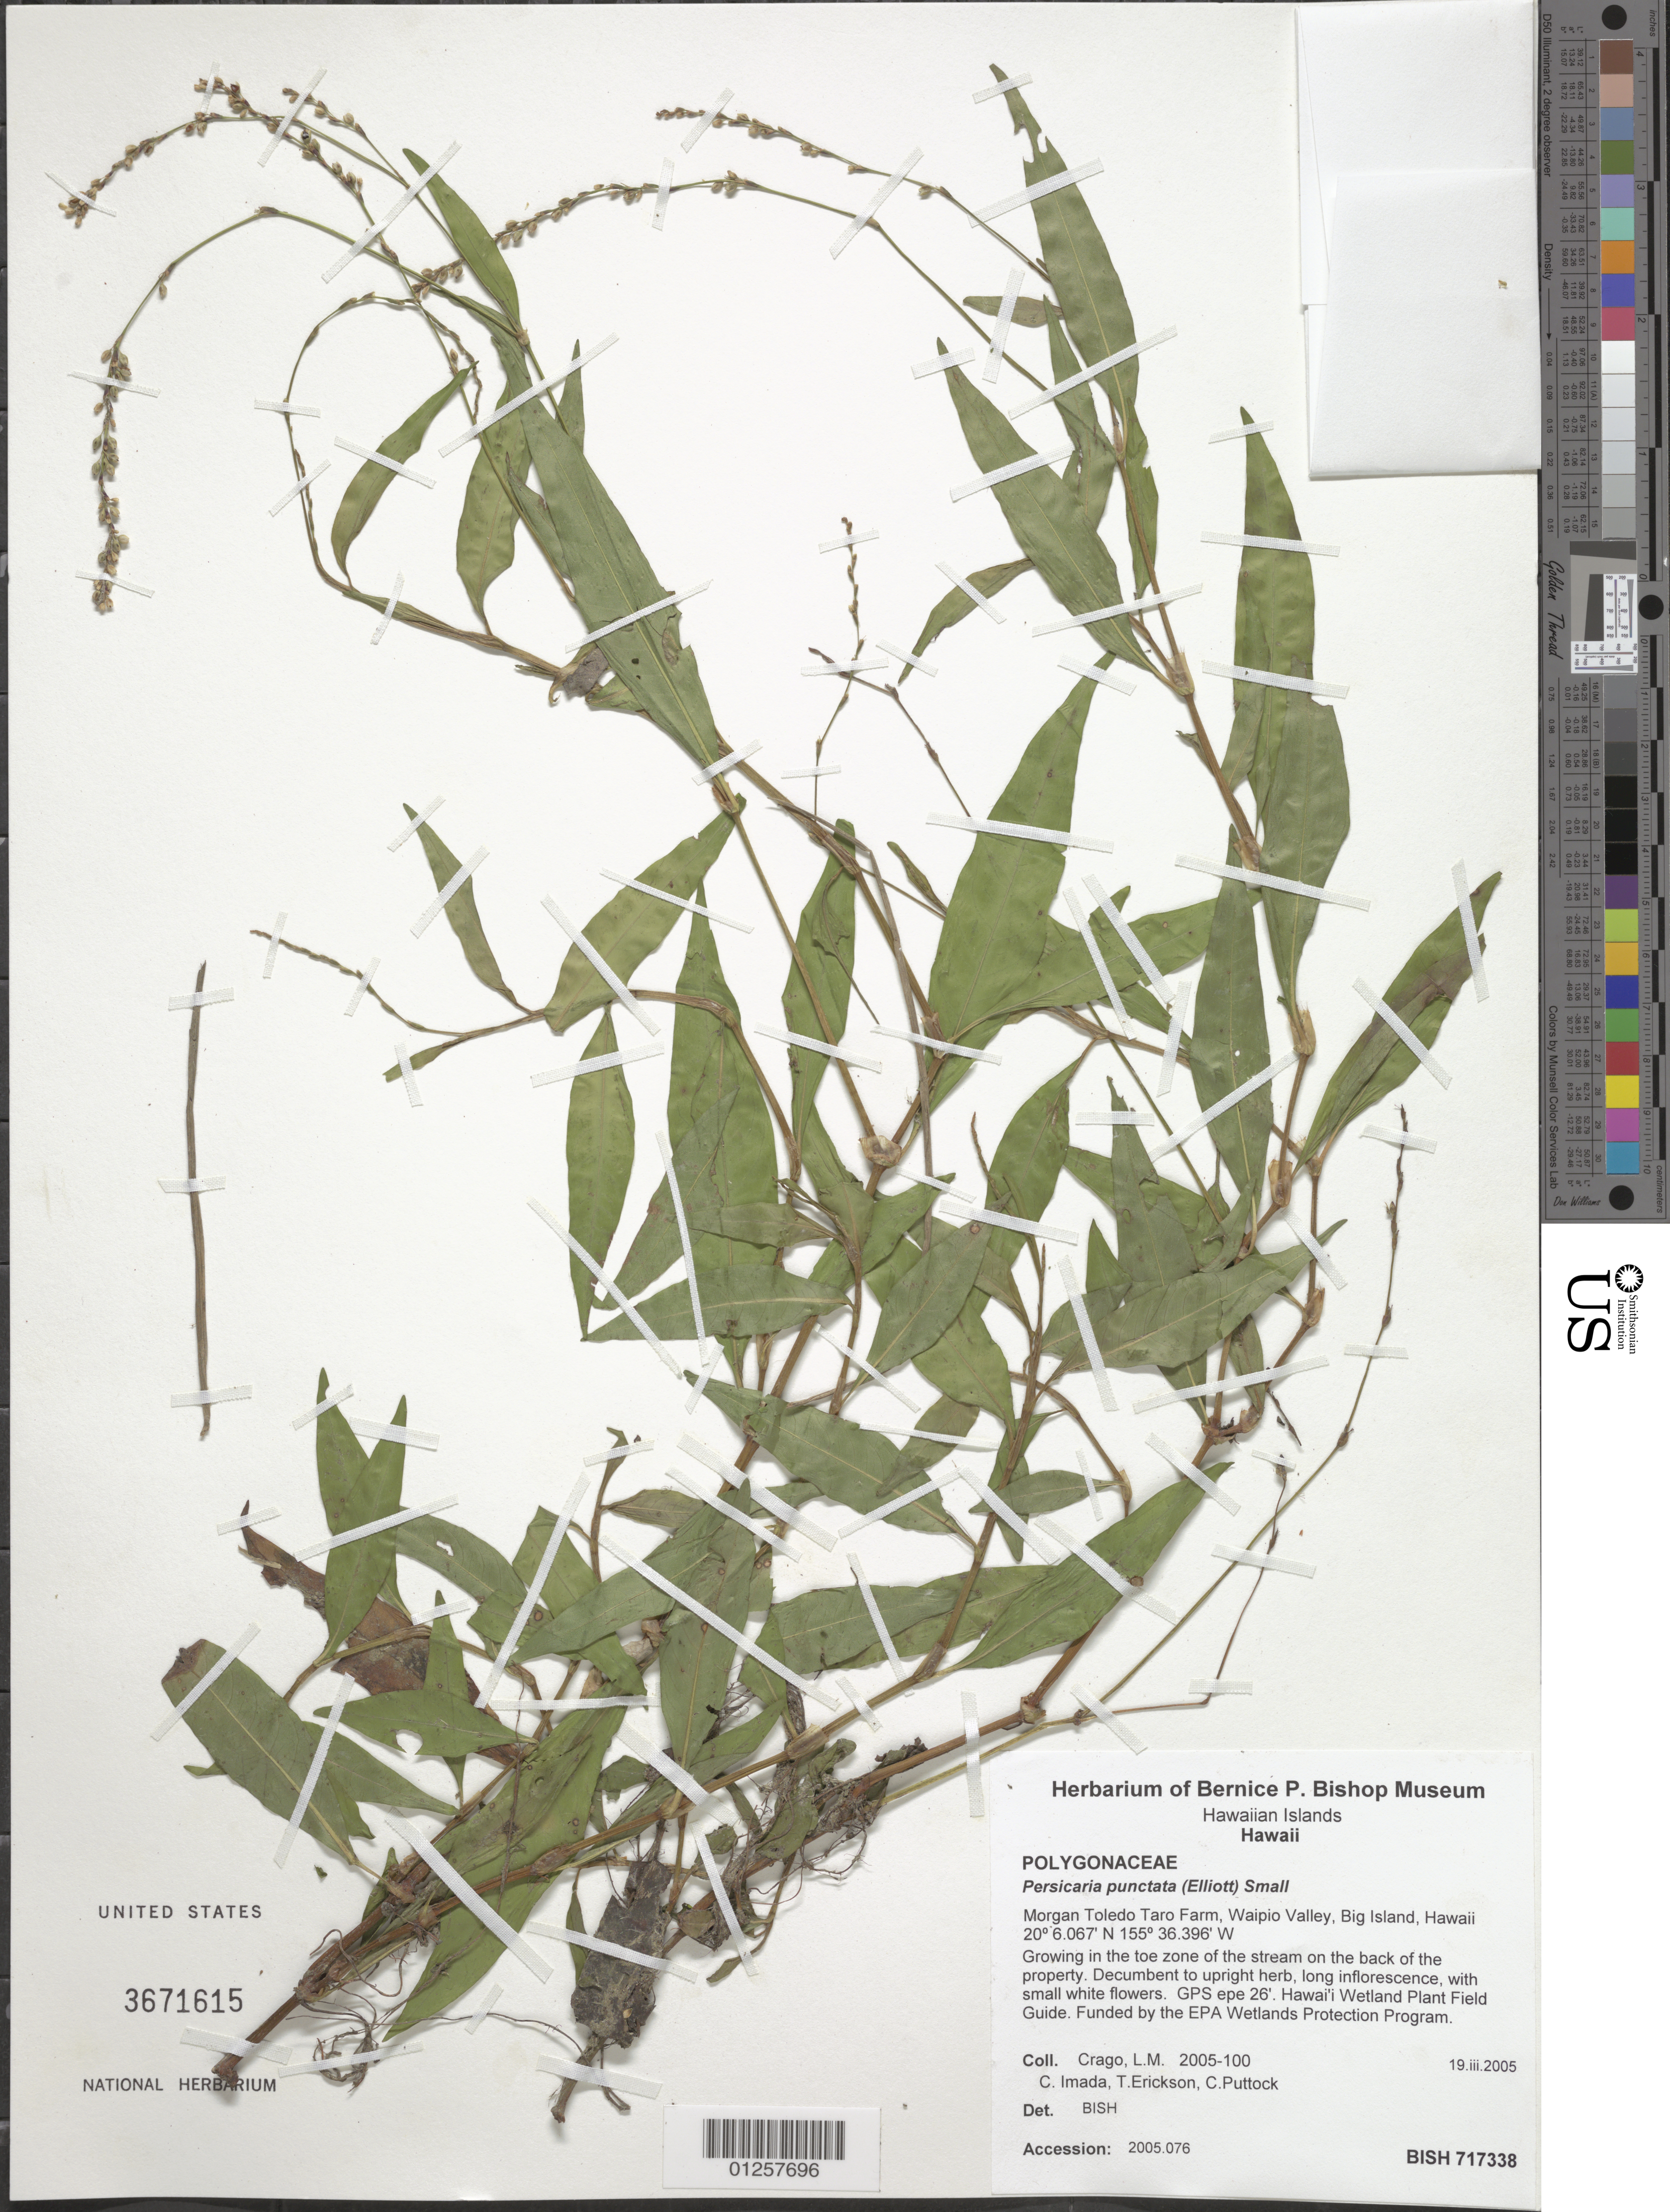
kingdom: Plantae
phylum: Tracheophyta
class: Magnoliopsida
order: Caryophyllales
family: Polygonaceae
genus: Persicaria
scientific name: Persicaria punctata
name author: (Elliott) Small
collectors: L. Crago, C. Imada, T. Erickson & C. Puttock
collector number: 2005-100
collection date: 2005-03-19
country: United States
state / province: Hawaii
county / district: Hawaii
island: Hawaii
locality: Morgan Toledo Taro Farm, Waipio Valley, Big Island.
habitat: Growing in the toe zone of the stream on the back of the property.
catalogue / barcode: US 3671615